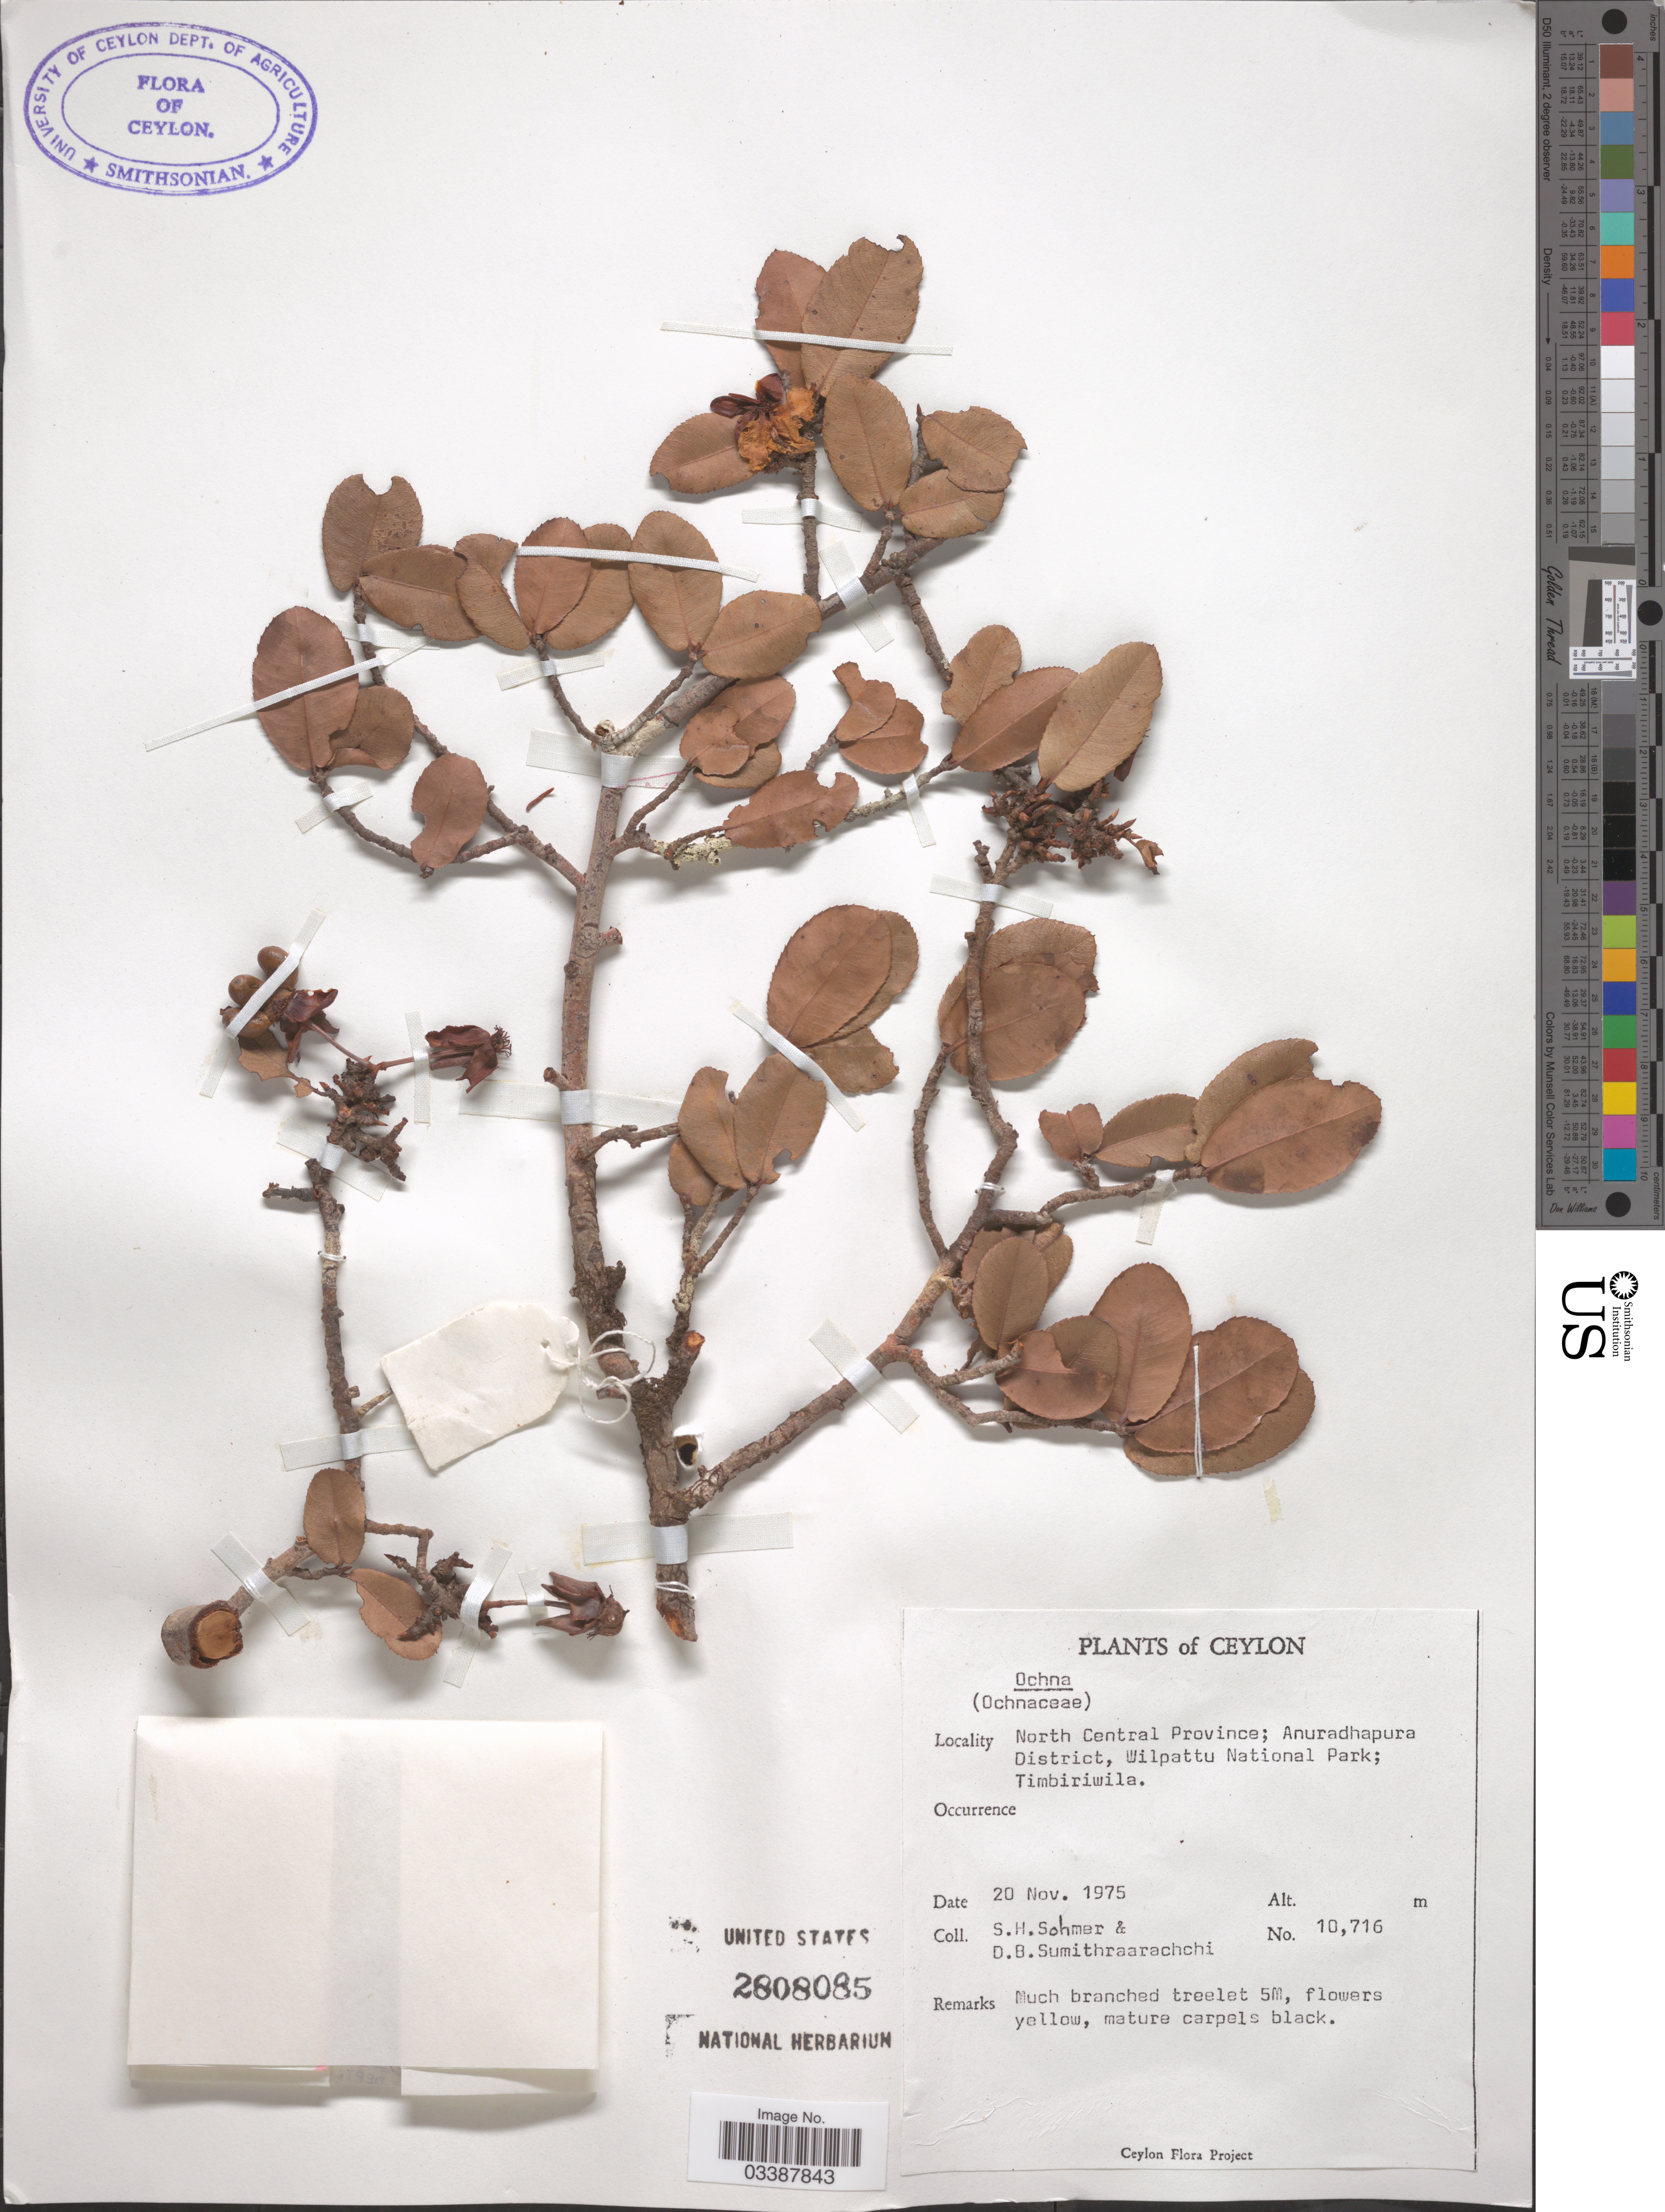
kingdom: Plantae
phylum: Tracheophyta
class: Magnoliopsida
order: Malpighiales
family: Ochnaceae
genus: Ochna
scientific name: Ochna sp.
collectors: S. H. Sohmer & D. B. Sumithraarachchi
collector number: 10716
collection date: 1975-11-20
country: Sri Lanka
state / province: North Central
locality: Ceylon. Anuradhapura District, Wilpattu National Park; Timbiriwila.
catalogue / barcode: US 2808085